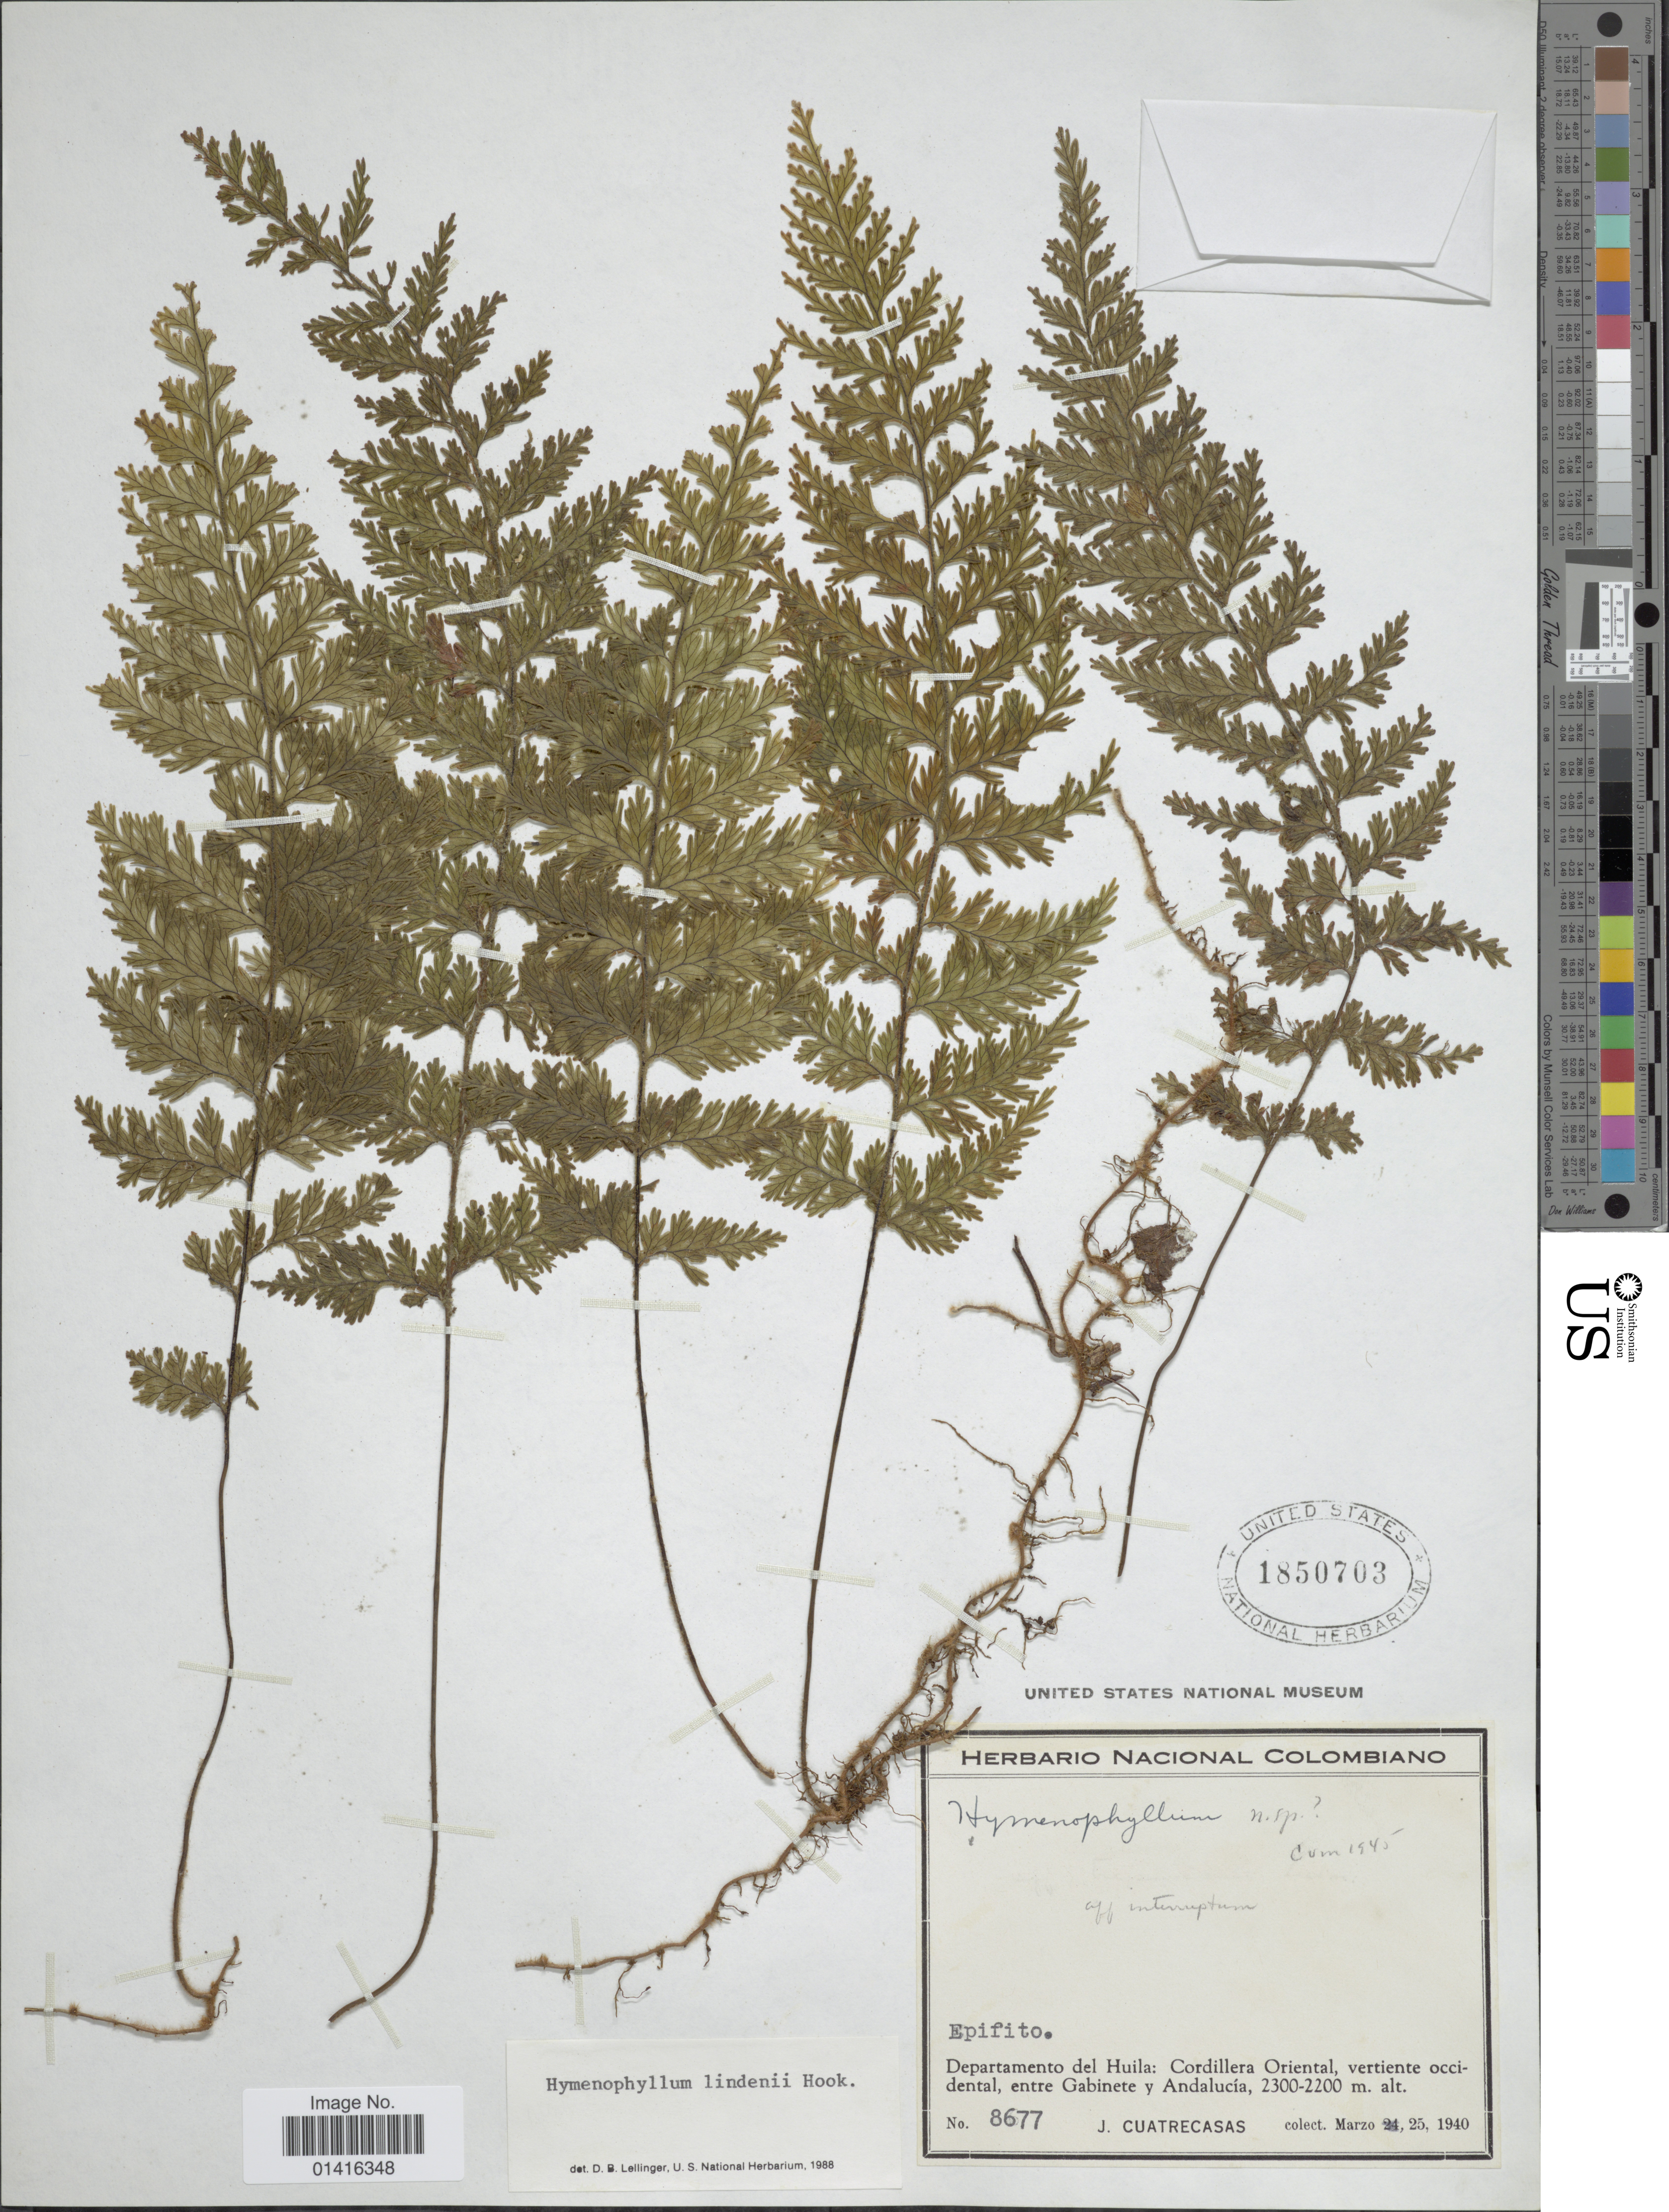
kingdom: Plantae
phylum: Tracheophyta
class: Polypodiopsida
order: Hymenophyllales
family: Hymenophyllaceae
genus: Hymenophyllum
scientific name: Hymenophyllum lindenii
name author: Hook.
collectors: J. Cuatrecasas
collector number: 8677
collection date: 1940-03-25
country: Colombia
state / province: Huila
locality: Cordillera Oriental, vertiente occidental, entre Gabinete y Andalucía.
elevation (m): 2200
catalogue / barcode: US 1850703